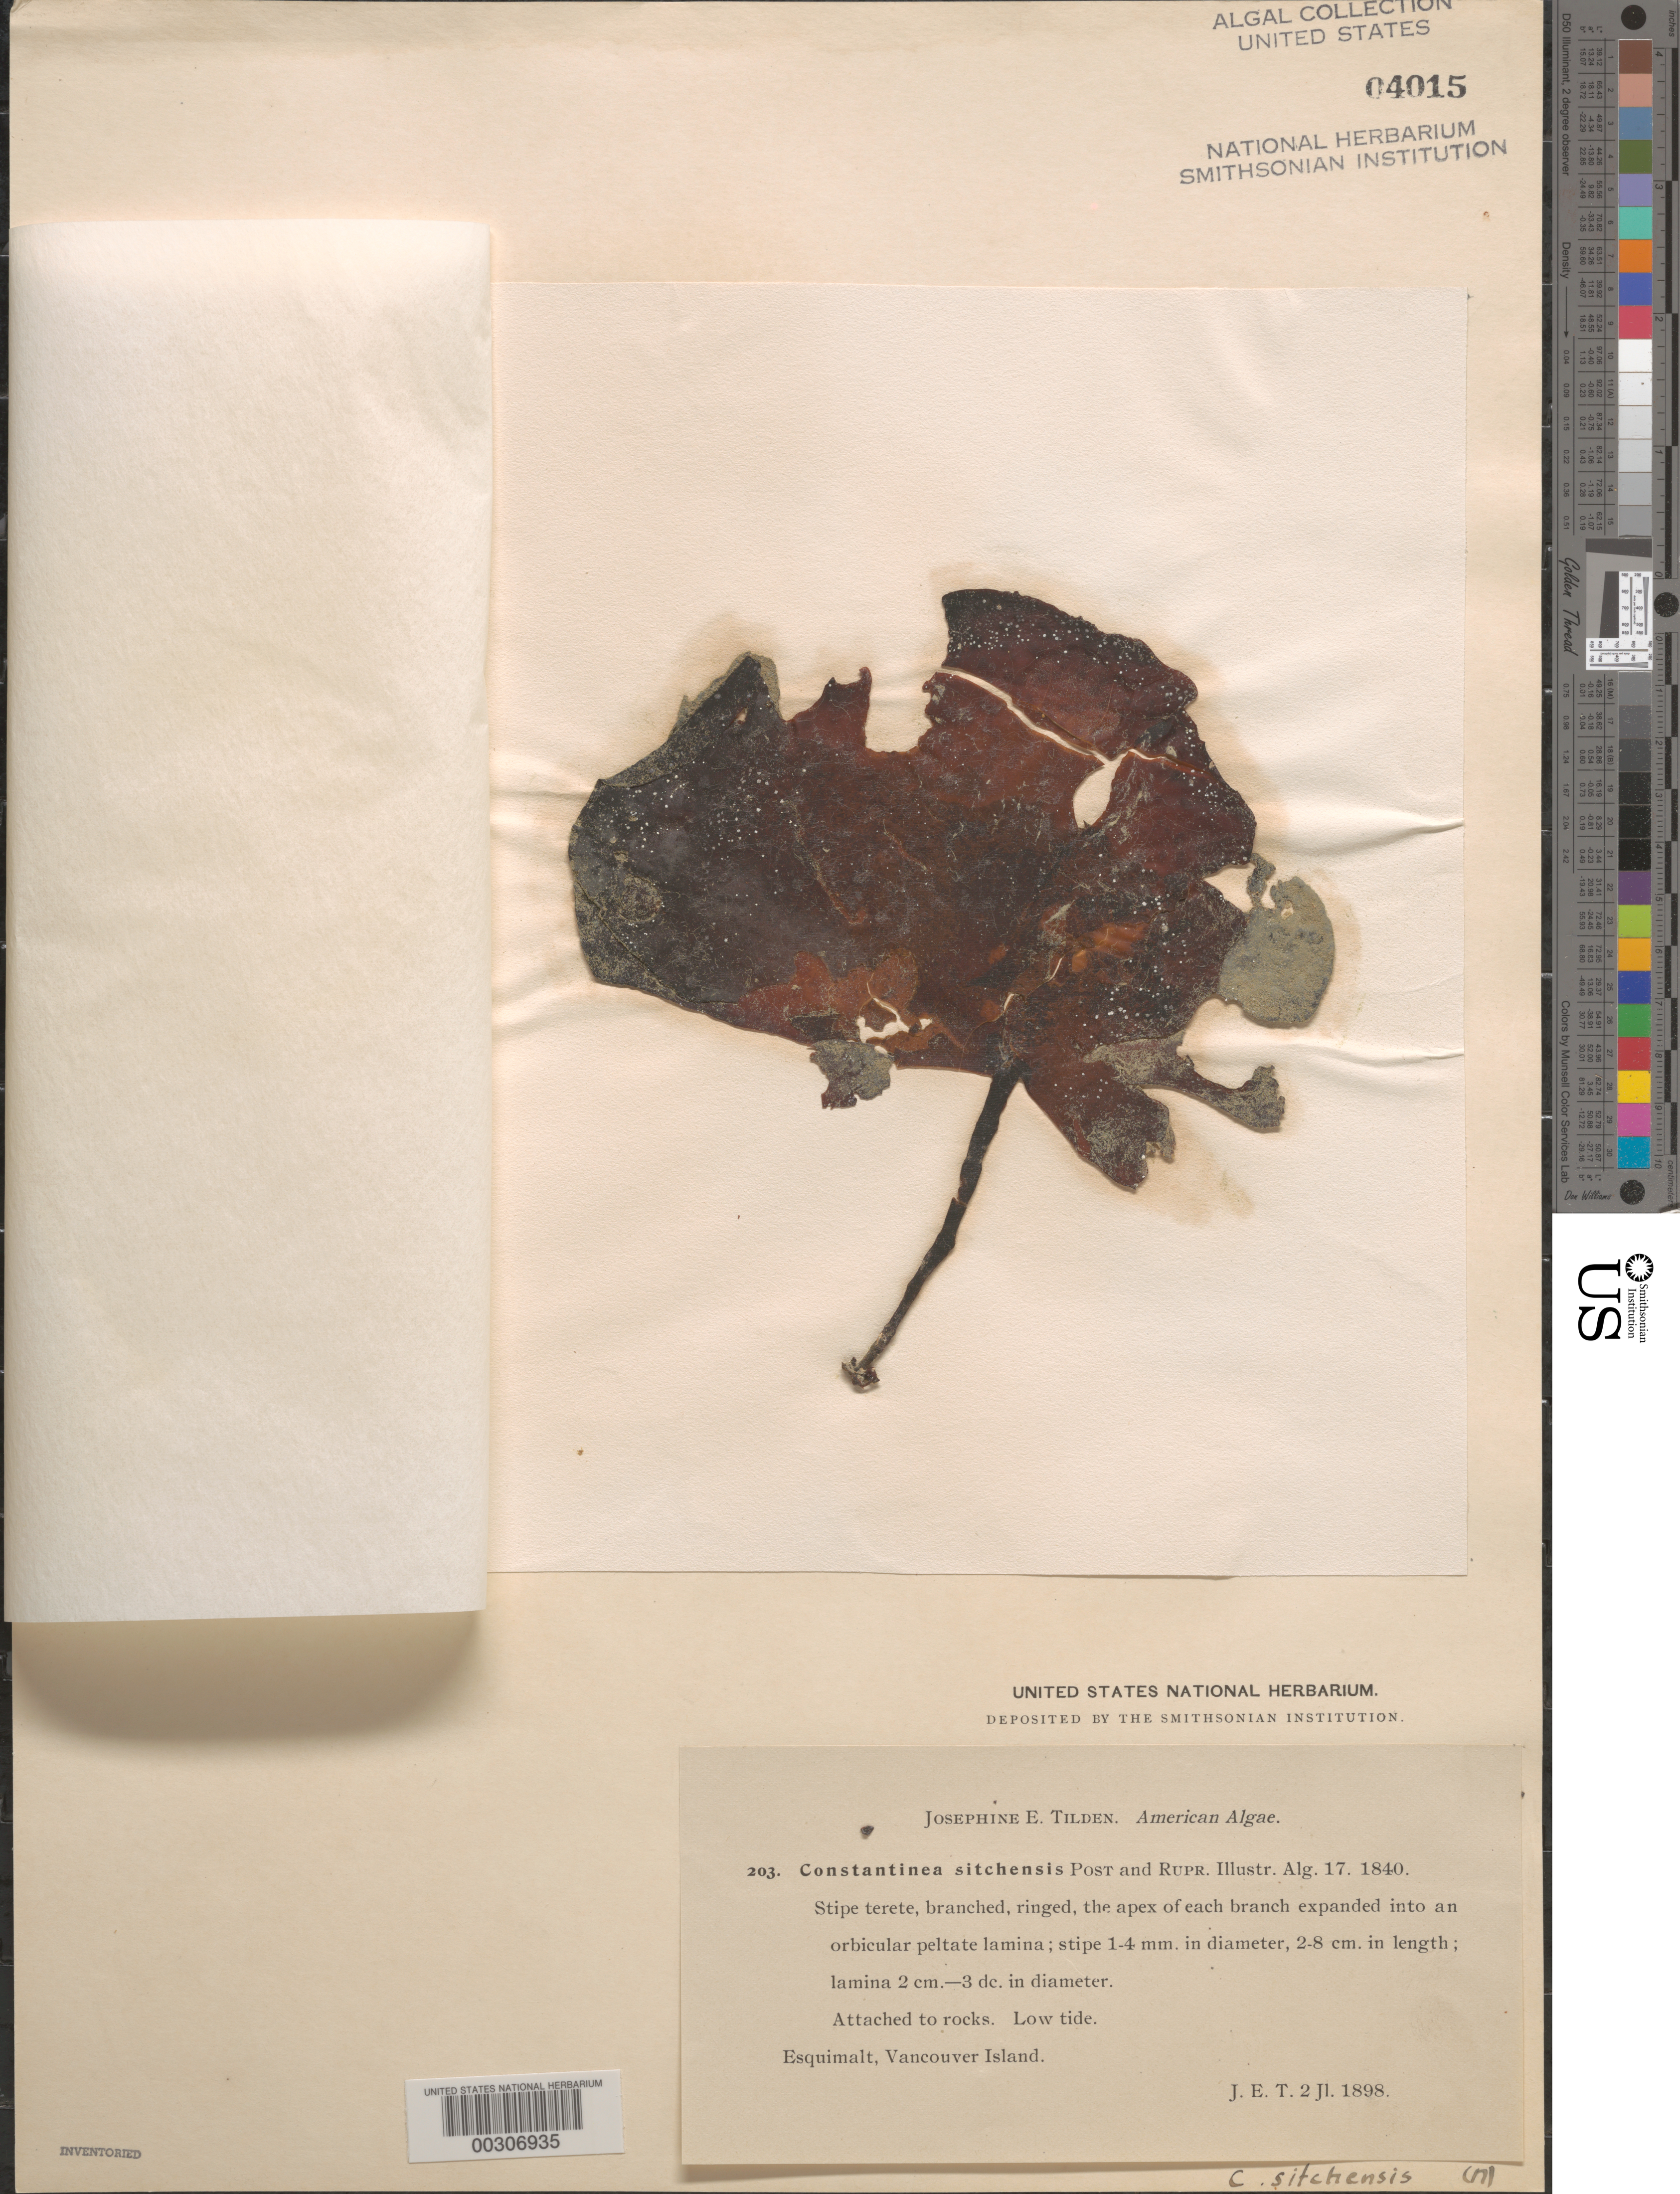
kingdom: Plantae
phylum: Rhodophyta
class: Florideophyceae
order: Gigartinales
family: Dumontiaceae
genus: Constantinea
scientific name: Constantinea sitchensis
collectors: J. E. Tilden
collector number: JET 203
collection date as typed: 02 Jul 1898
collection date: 1898-07-02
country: Canada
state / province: British Columbia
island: Vancouver Island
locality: Esquimalt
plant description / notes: Tilden, American Algae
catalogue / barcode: US 4015